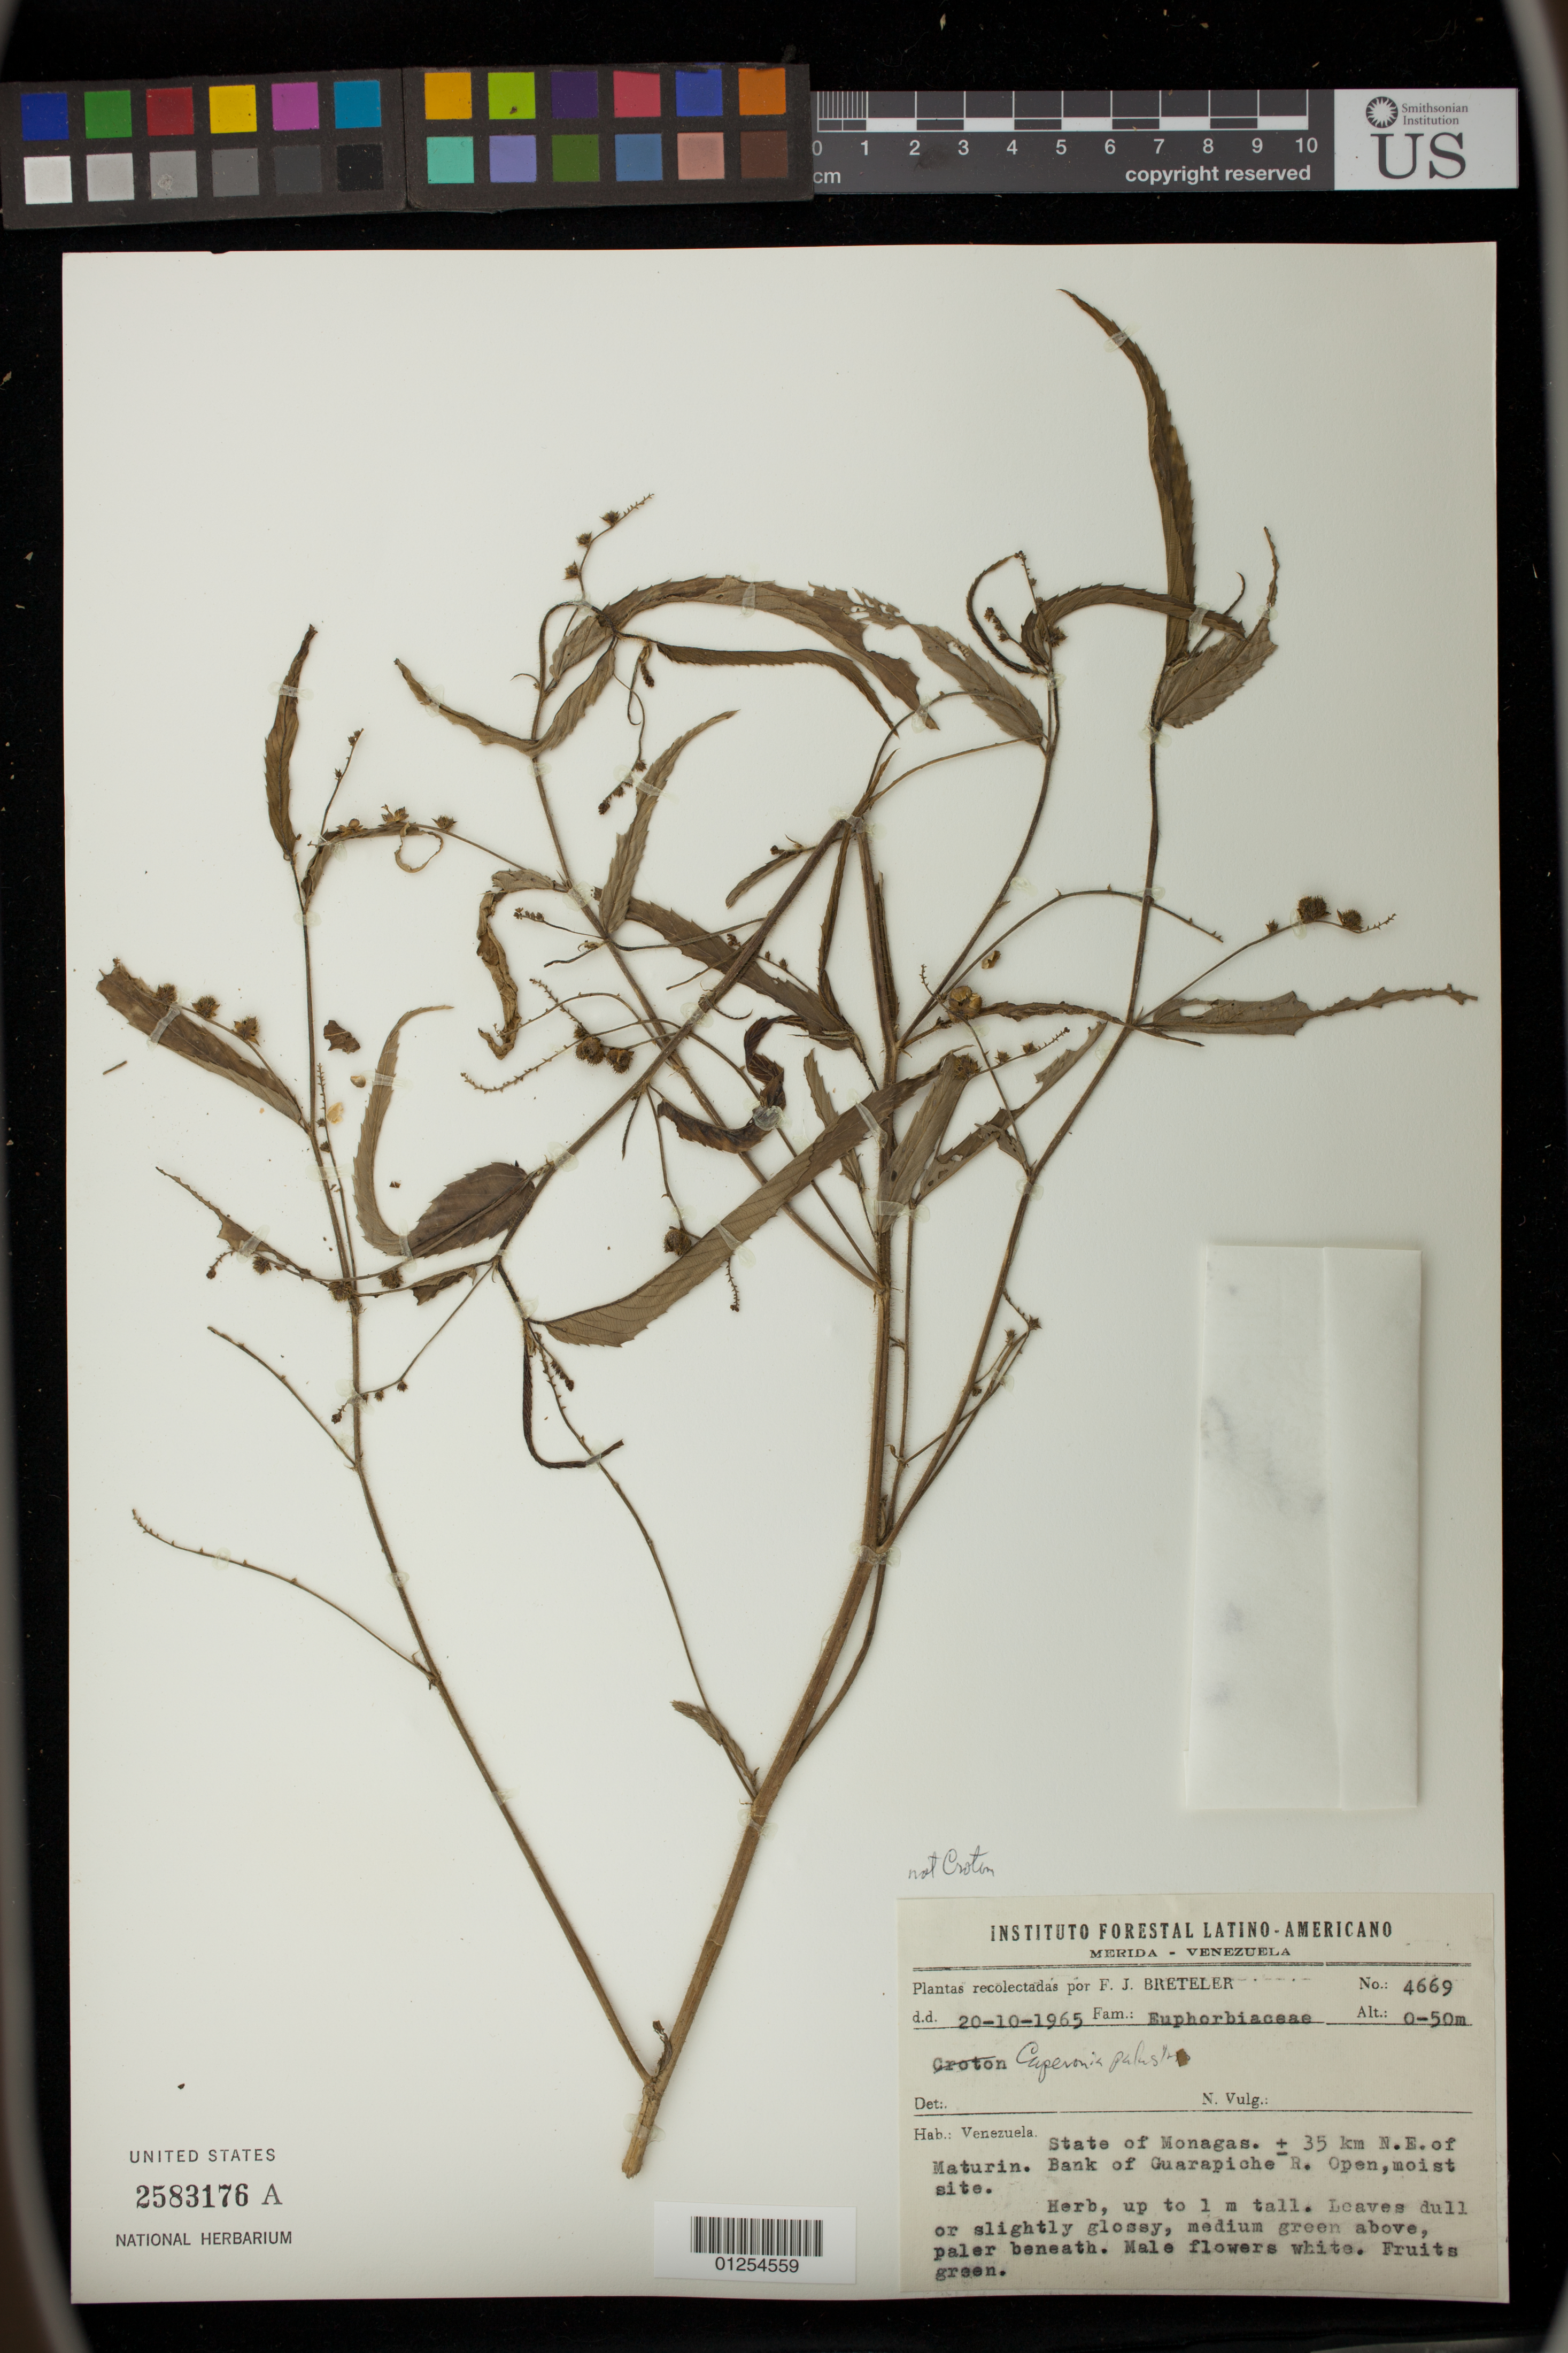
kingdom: Plantae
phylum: Tracheophyta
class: Magnoliopsida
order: Malpighiales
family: Euphorbiaceae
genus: Caperonia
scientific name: Caperonia palustris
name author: (L.) A. St.-Hil.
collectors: F. J. Breteler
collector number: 4669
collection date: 1965-10-20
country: Venezuela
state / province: Monagas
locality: ± 35 km N.E. of Maturin. Bank of Guarapiche R.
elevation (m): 0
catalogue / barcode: US 2583176A